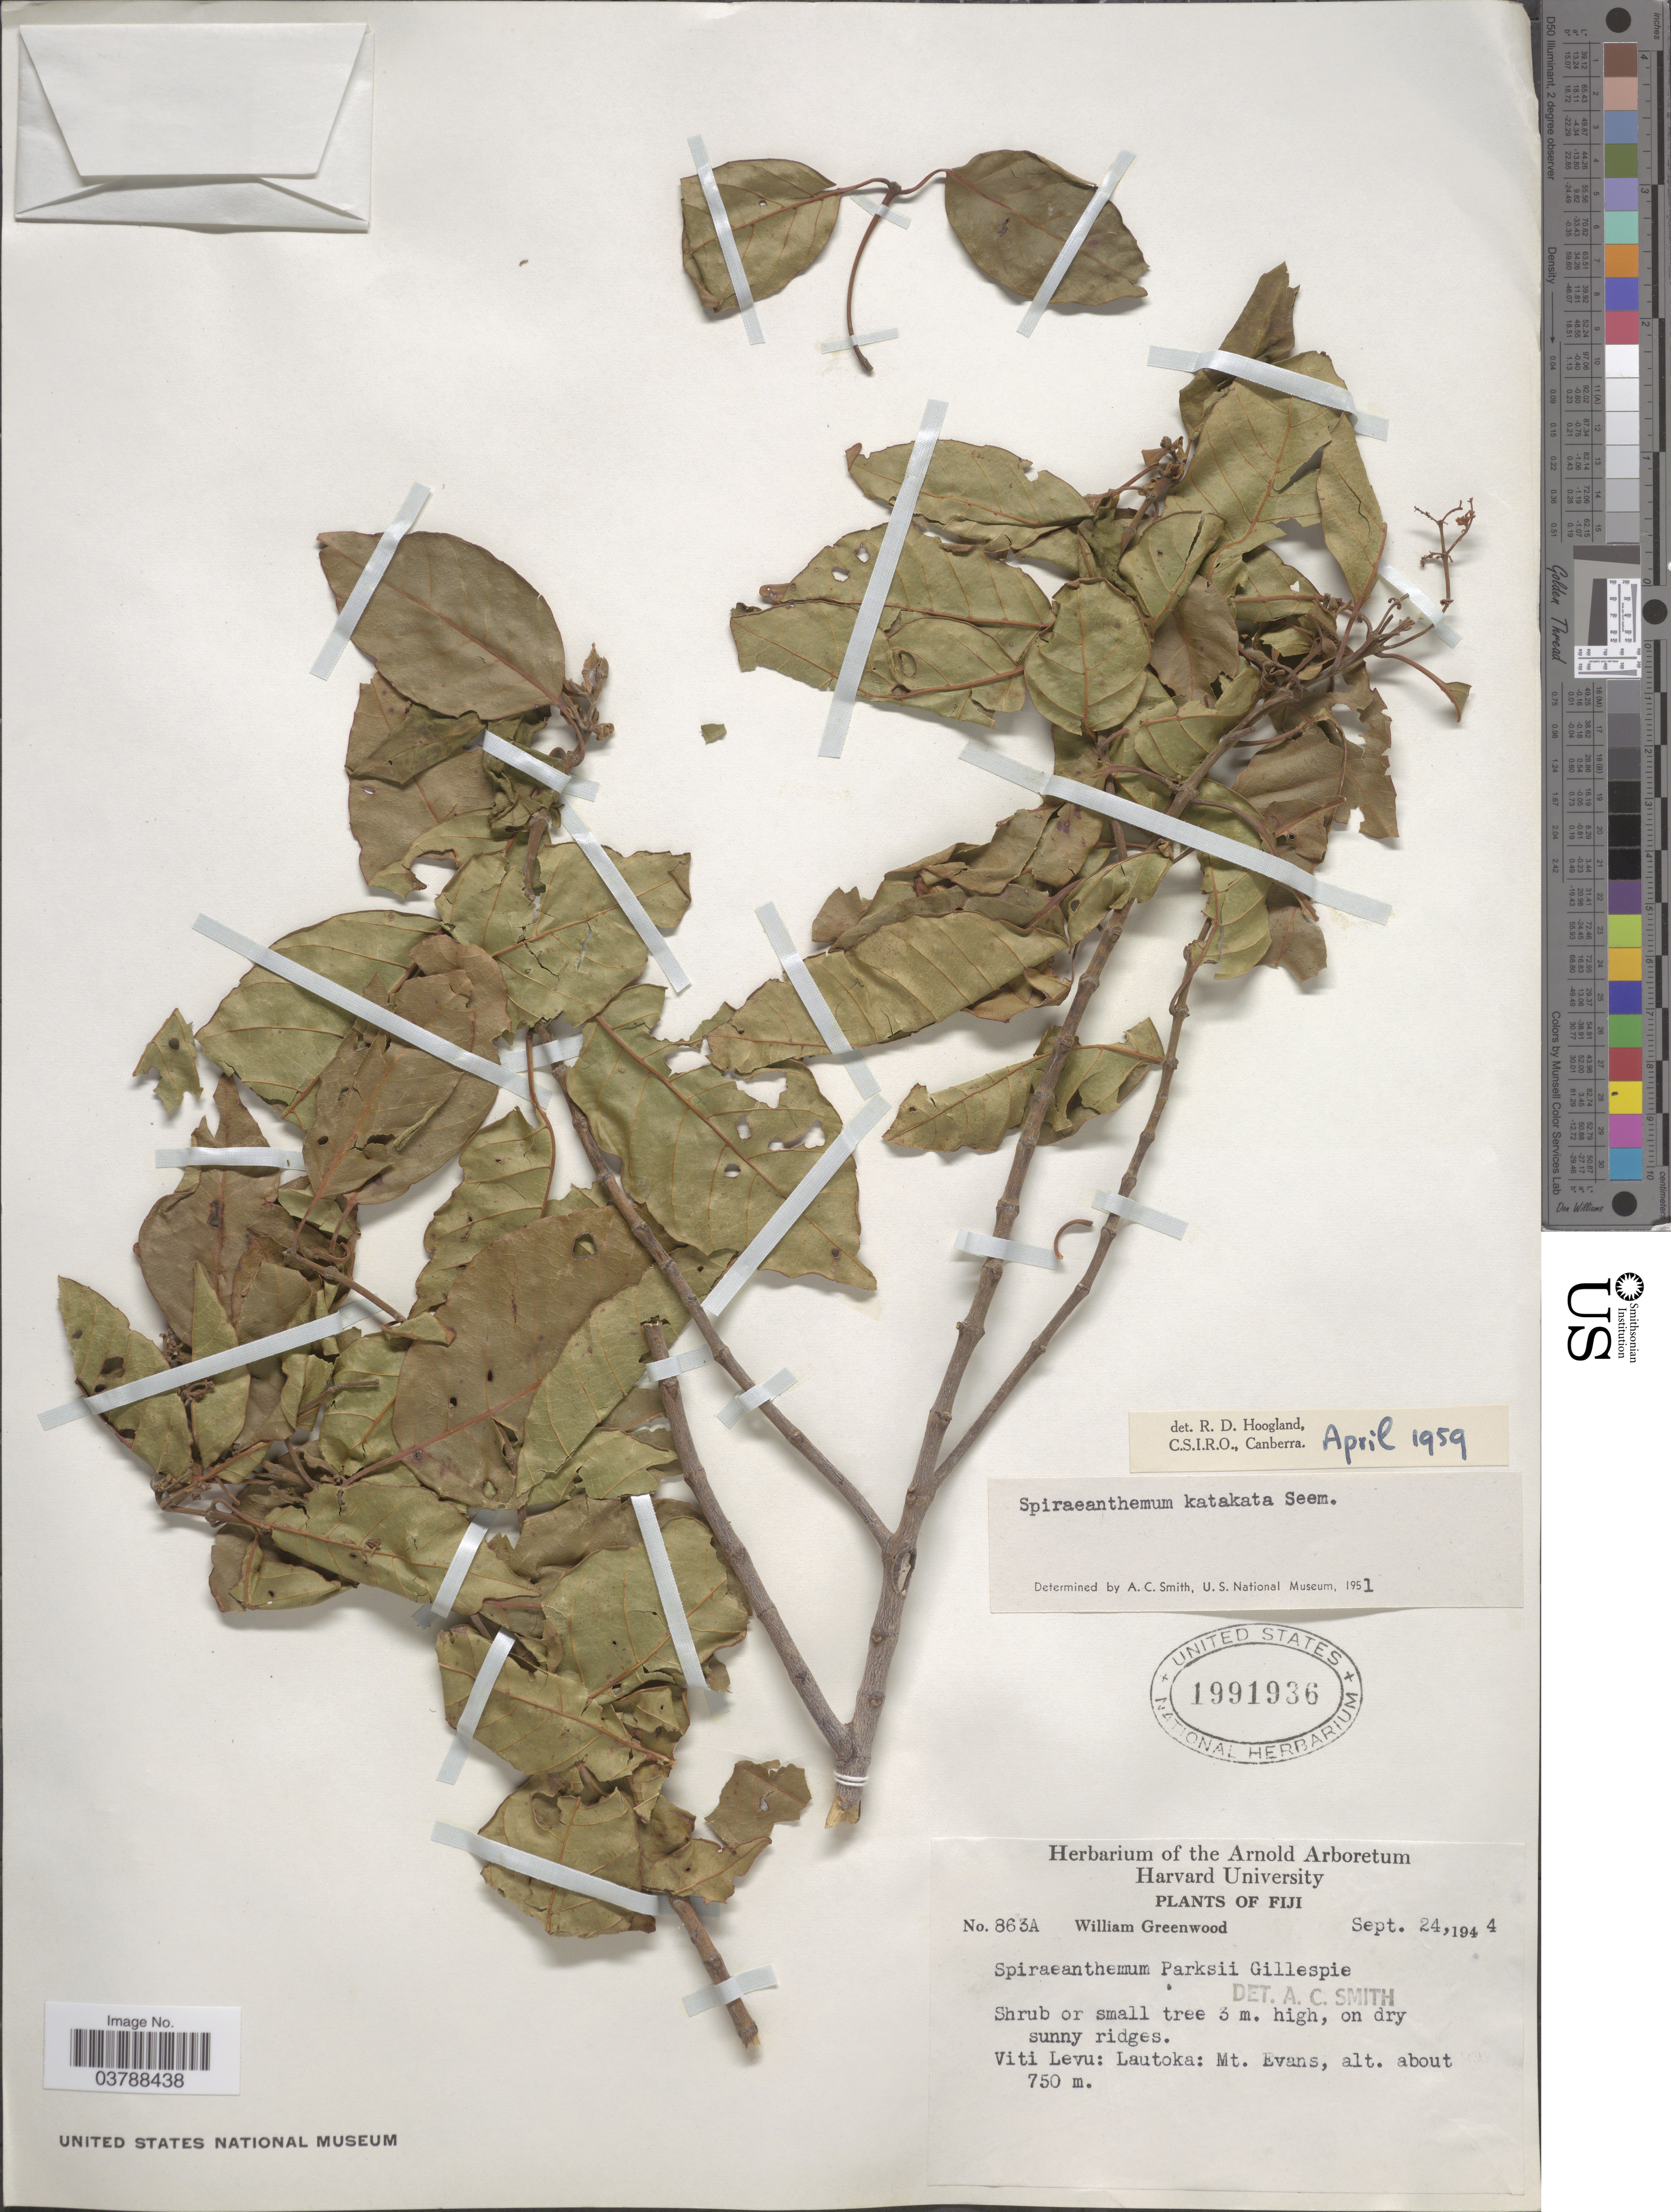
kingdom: Plantae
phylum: Tracheophyta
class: Magnoliopsida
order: Oxalidales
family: Cunoniaceae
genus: Spiraeanthemum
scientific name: Spiraeanthemum katakata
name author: Seem.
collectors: W. Greenwood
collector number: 863A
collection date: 1944-09-24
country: Fiji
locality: Viti Levu: Lautoka: Mt. Evans.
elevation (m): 750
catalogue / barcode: US 1991936